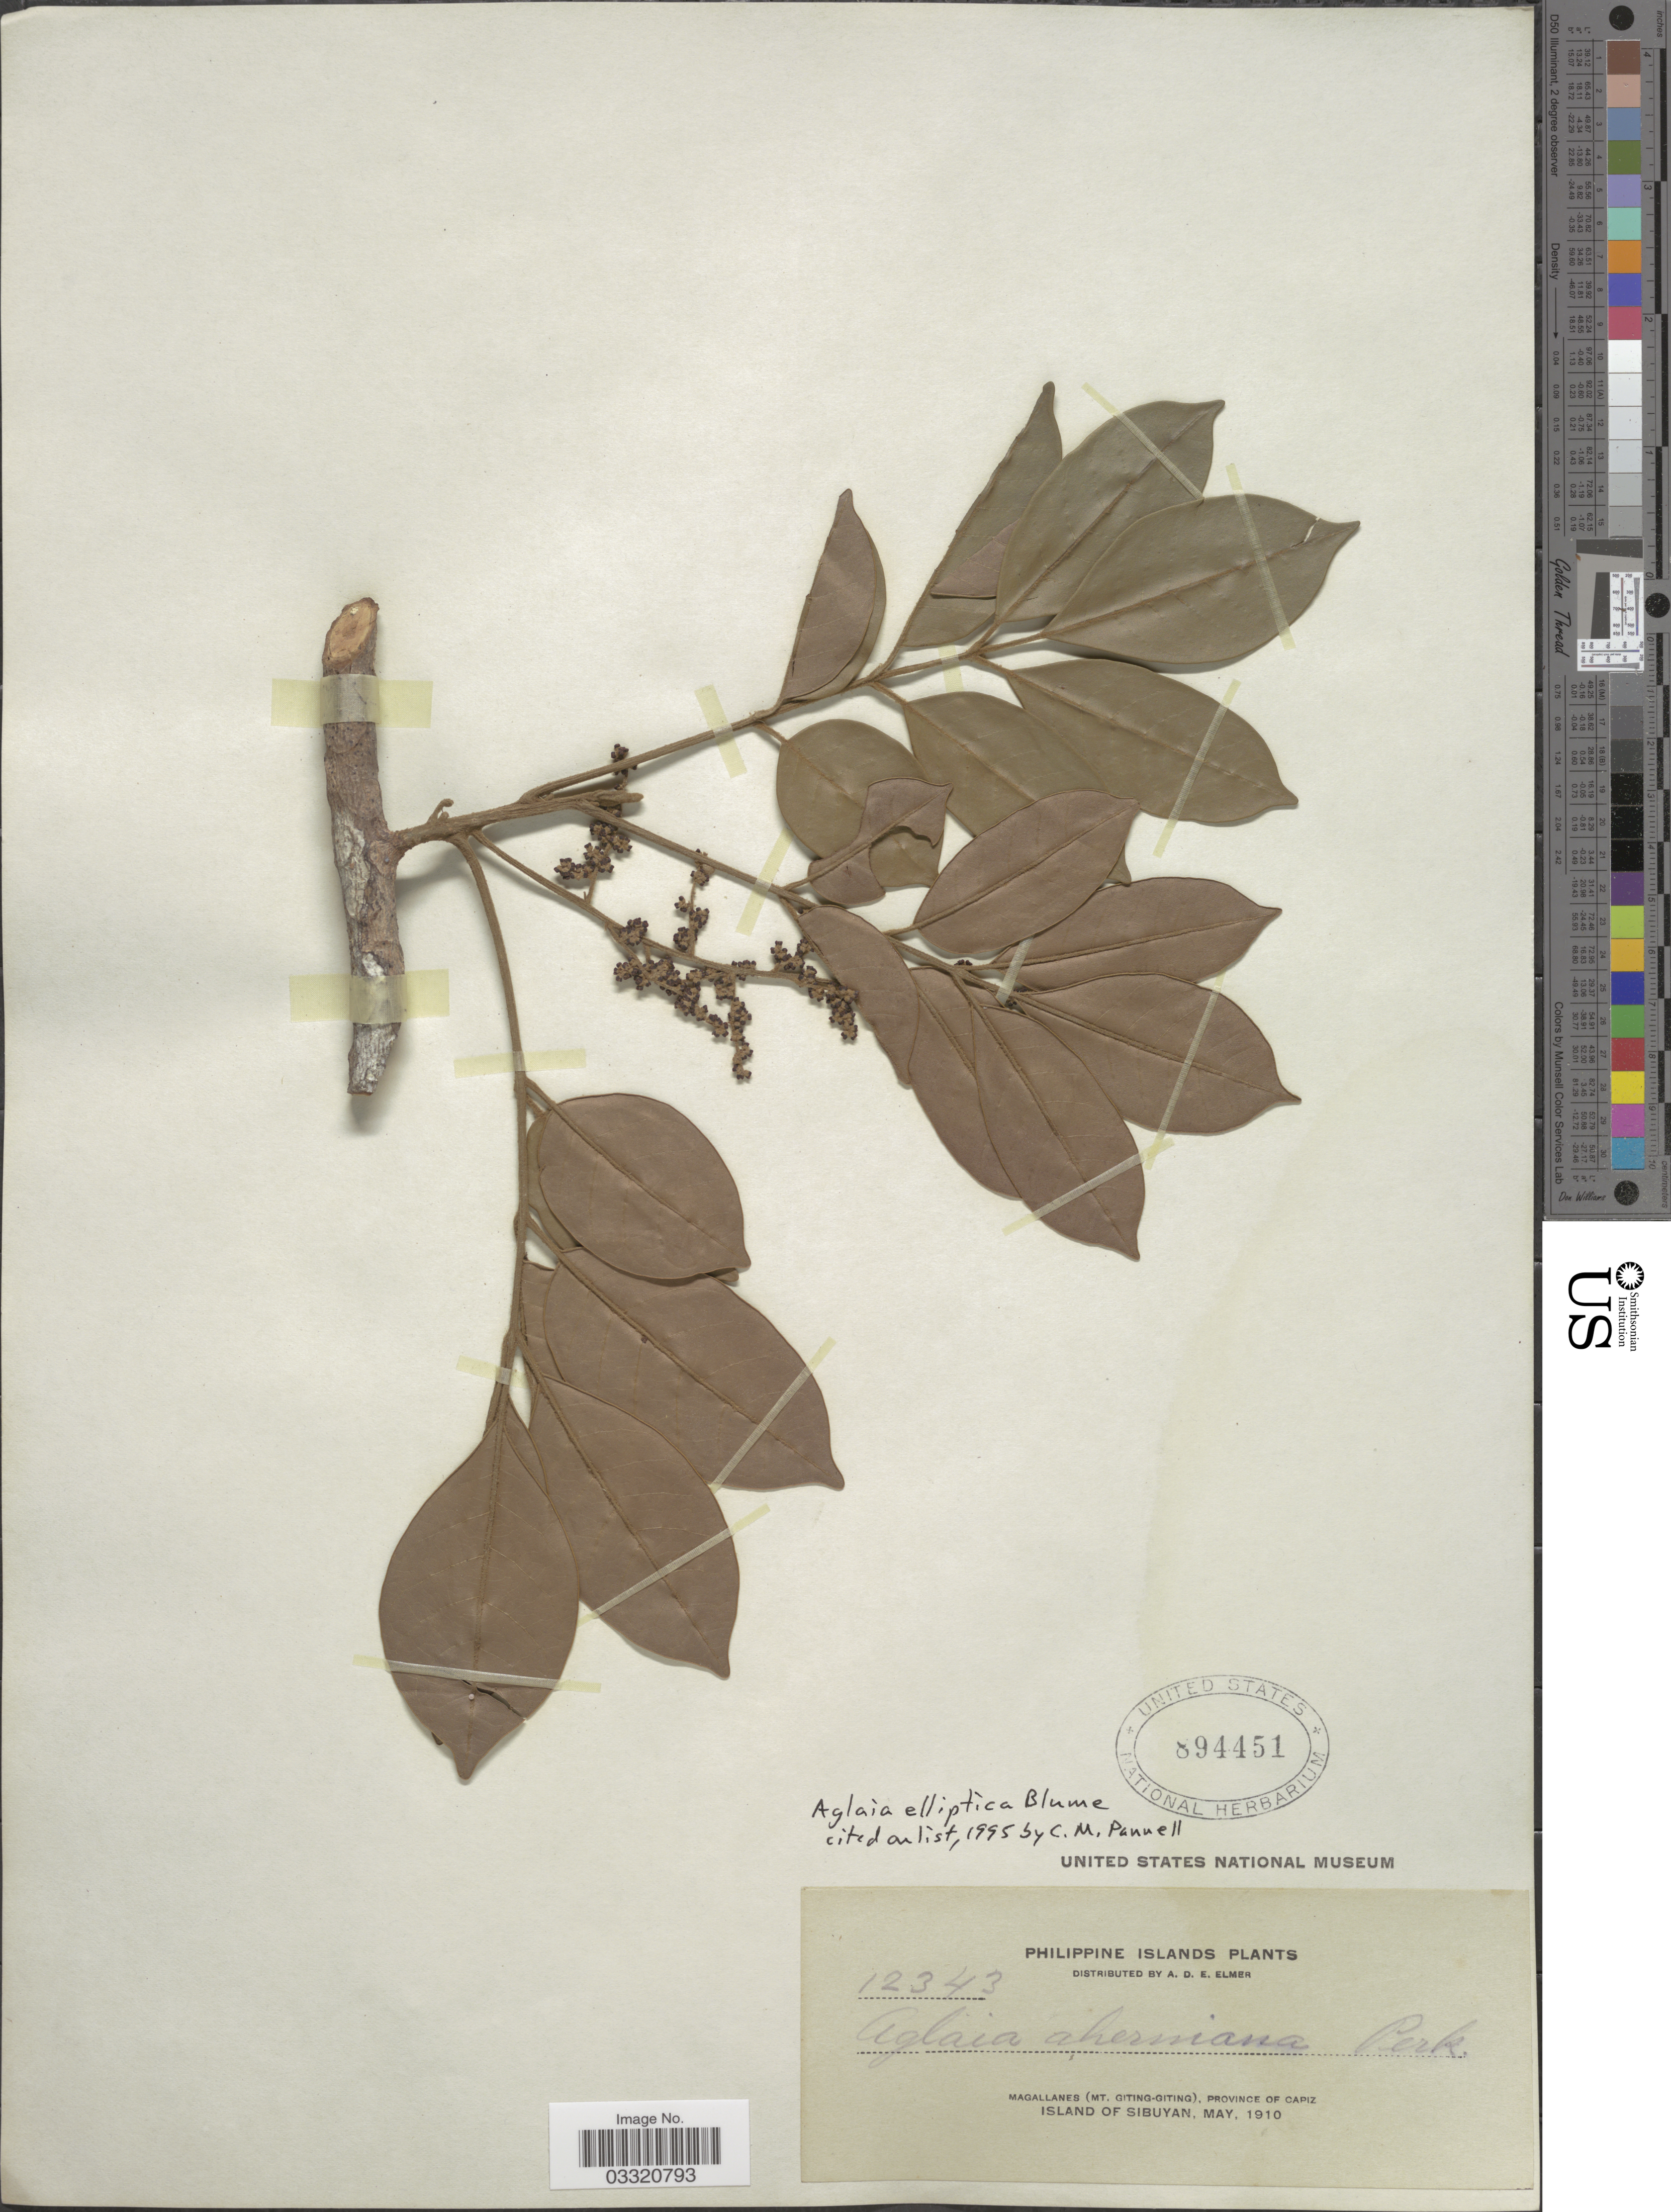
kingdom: Plantae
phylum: Tracheophyta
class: Magnoliopsida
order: Sapindales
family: Meliaceae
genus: Aglaia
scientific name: Aglaia elliptica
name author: Blume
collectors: A. D. E. Elmer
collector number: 12343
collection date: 1910-05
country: Philippines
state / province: Western Visayas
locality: Magallanes (Mt. Giting-Giting), Province of Capiz, Island of Sibuyan.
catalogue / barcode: US 894451